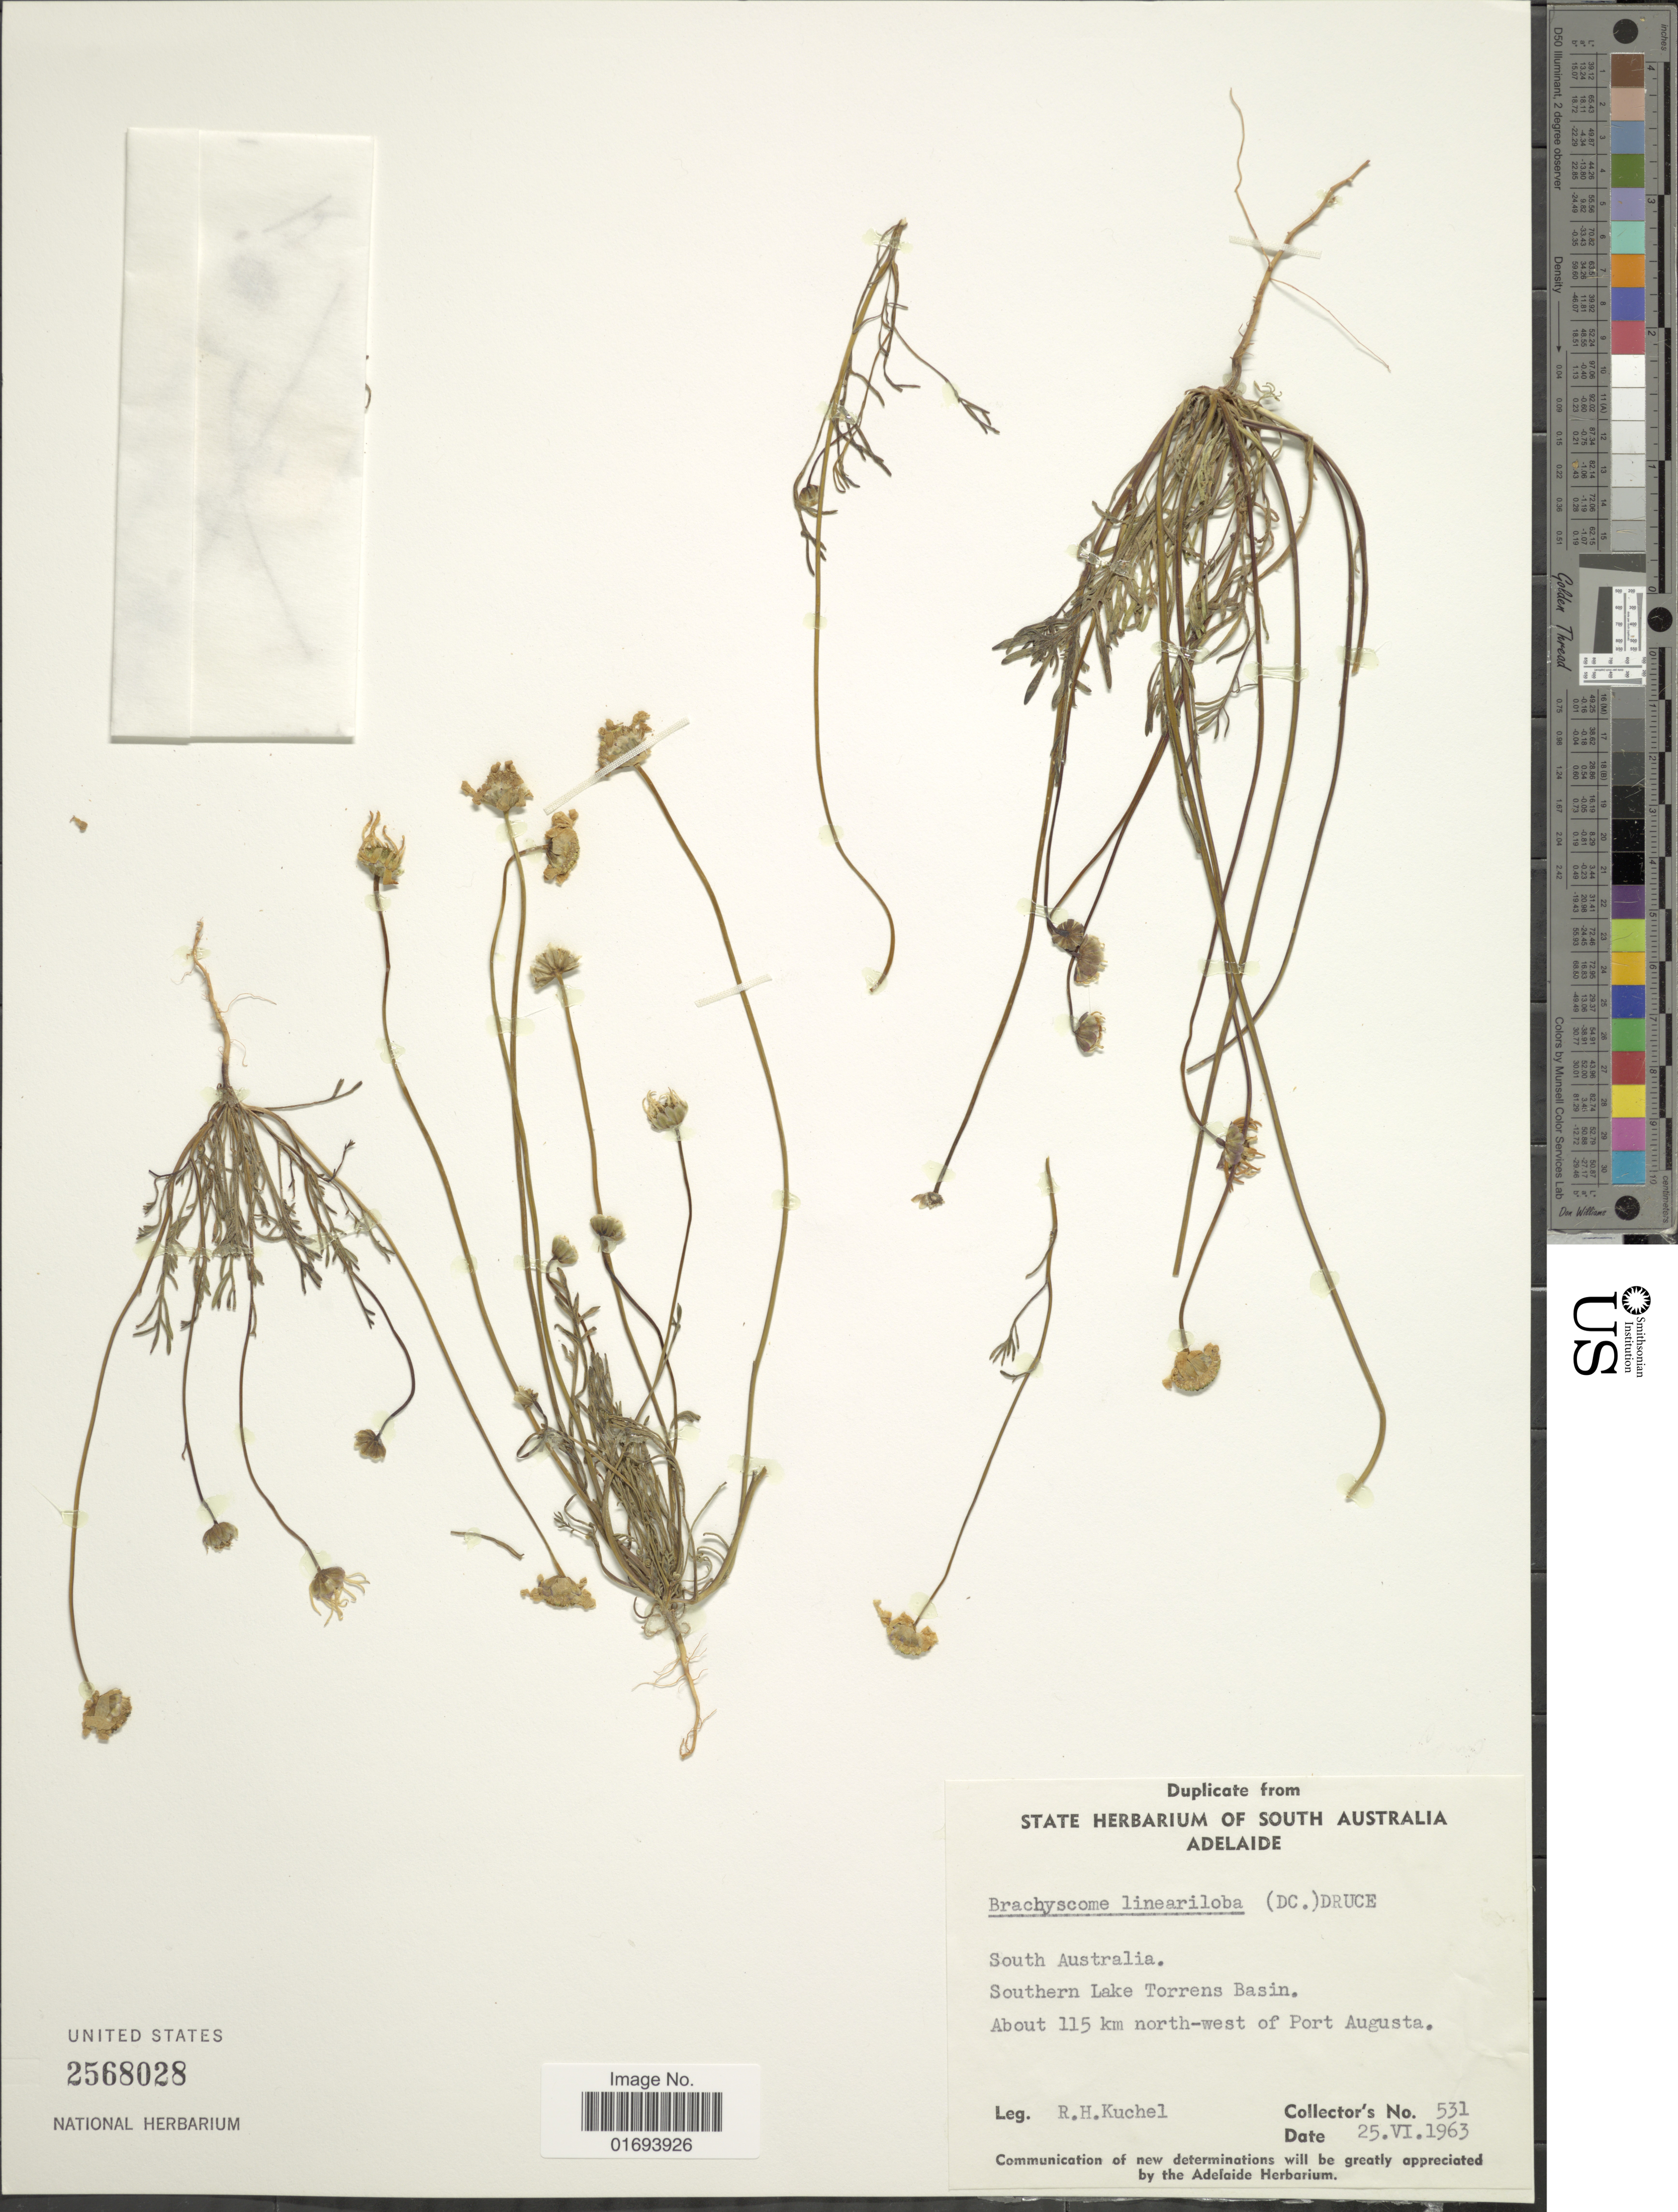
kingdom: Plantae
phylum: Tracheophyta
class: Magnoliopsida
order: Asterales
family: Asteraceae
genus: Brachyscome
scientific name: Brachyscome lineariloba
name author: (DC.) Druce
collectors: R. Kuchel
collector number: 531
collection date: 1963-06-25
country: Australia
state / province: South Australia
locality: South Australia: Southern Lake Torrens Basin. About 115 km north-west of Port Augusta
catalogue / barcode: US 2568028